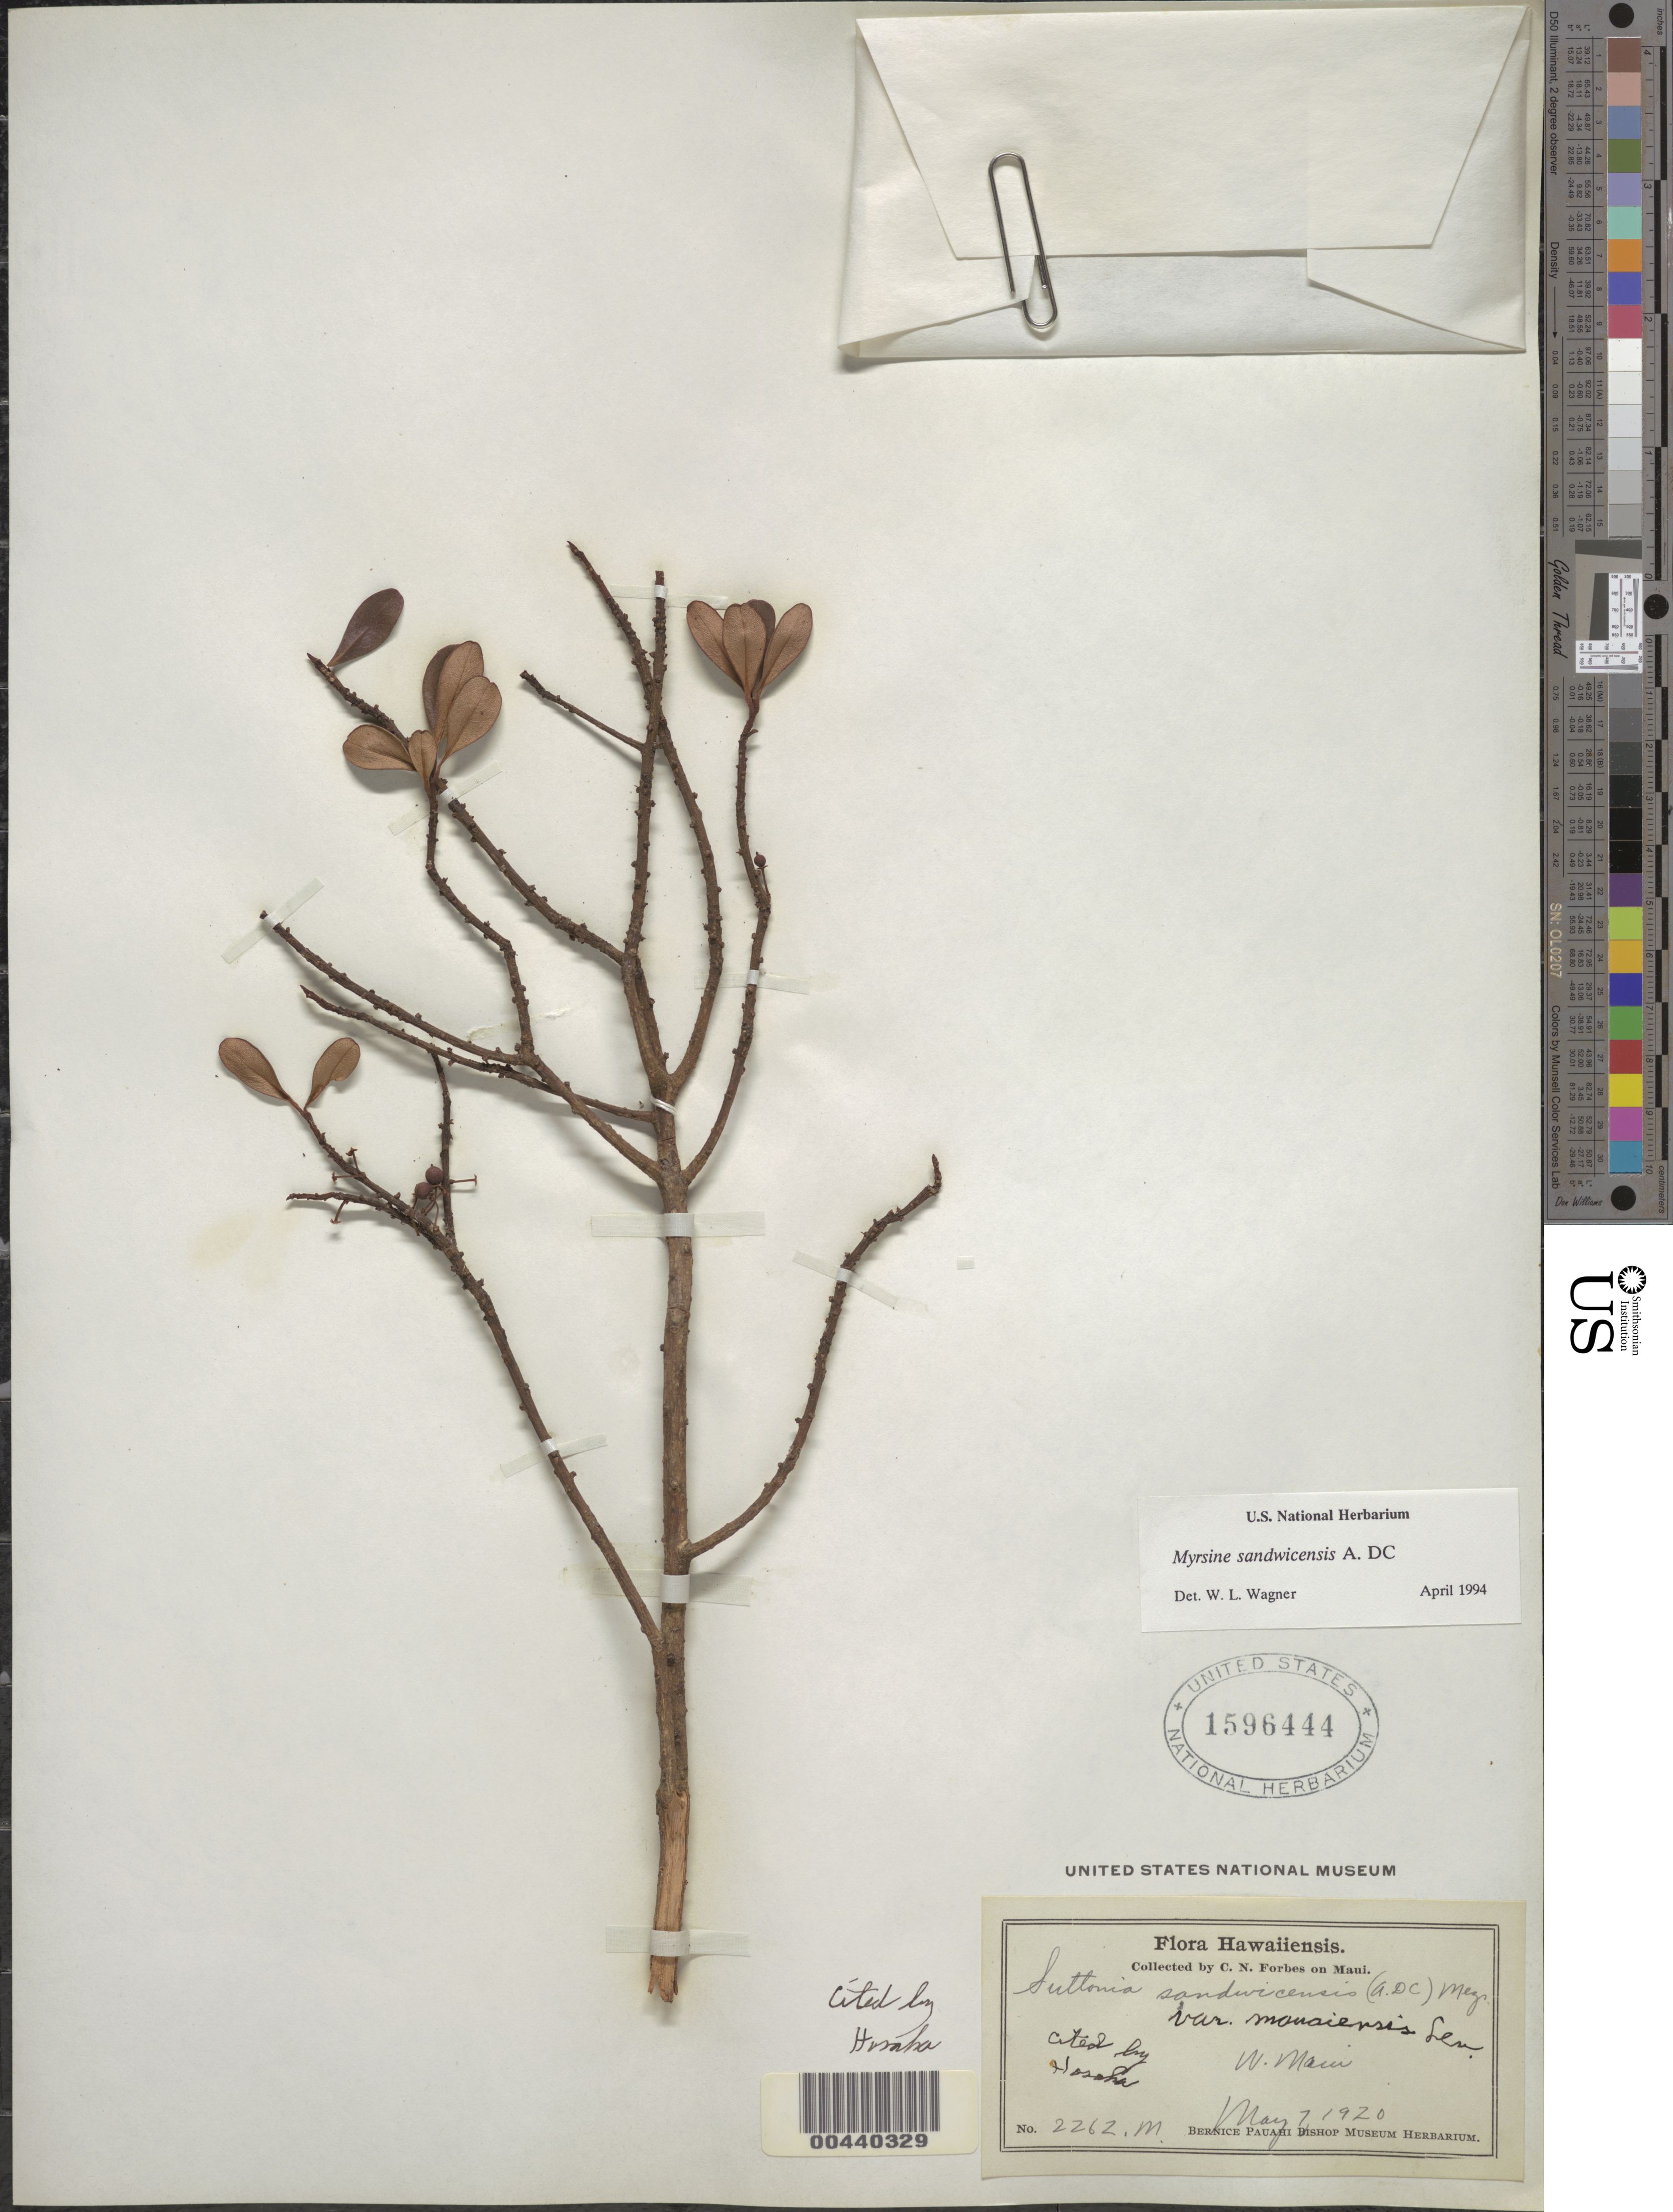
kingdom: Plantae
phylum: Tracheophyta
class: Magnoliopsida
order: Ericales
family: Primulaceae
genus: Myrsine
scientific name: Myrsine sandwicensis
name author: A. DC.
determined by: Wagner, W. L., (BOT), Smithsonian Institution - National Museum of Natural History (UNITED STATES)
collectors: C. N. Forbes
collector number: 2262.M.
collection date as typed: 7 May 1920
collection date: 1920-05-07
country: United States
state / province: Hawaii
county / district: Maui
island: Maui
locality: W Maui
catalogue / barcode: US 1596444